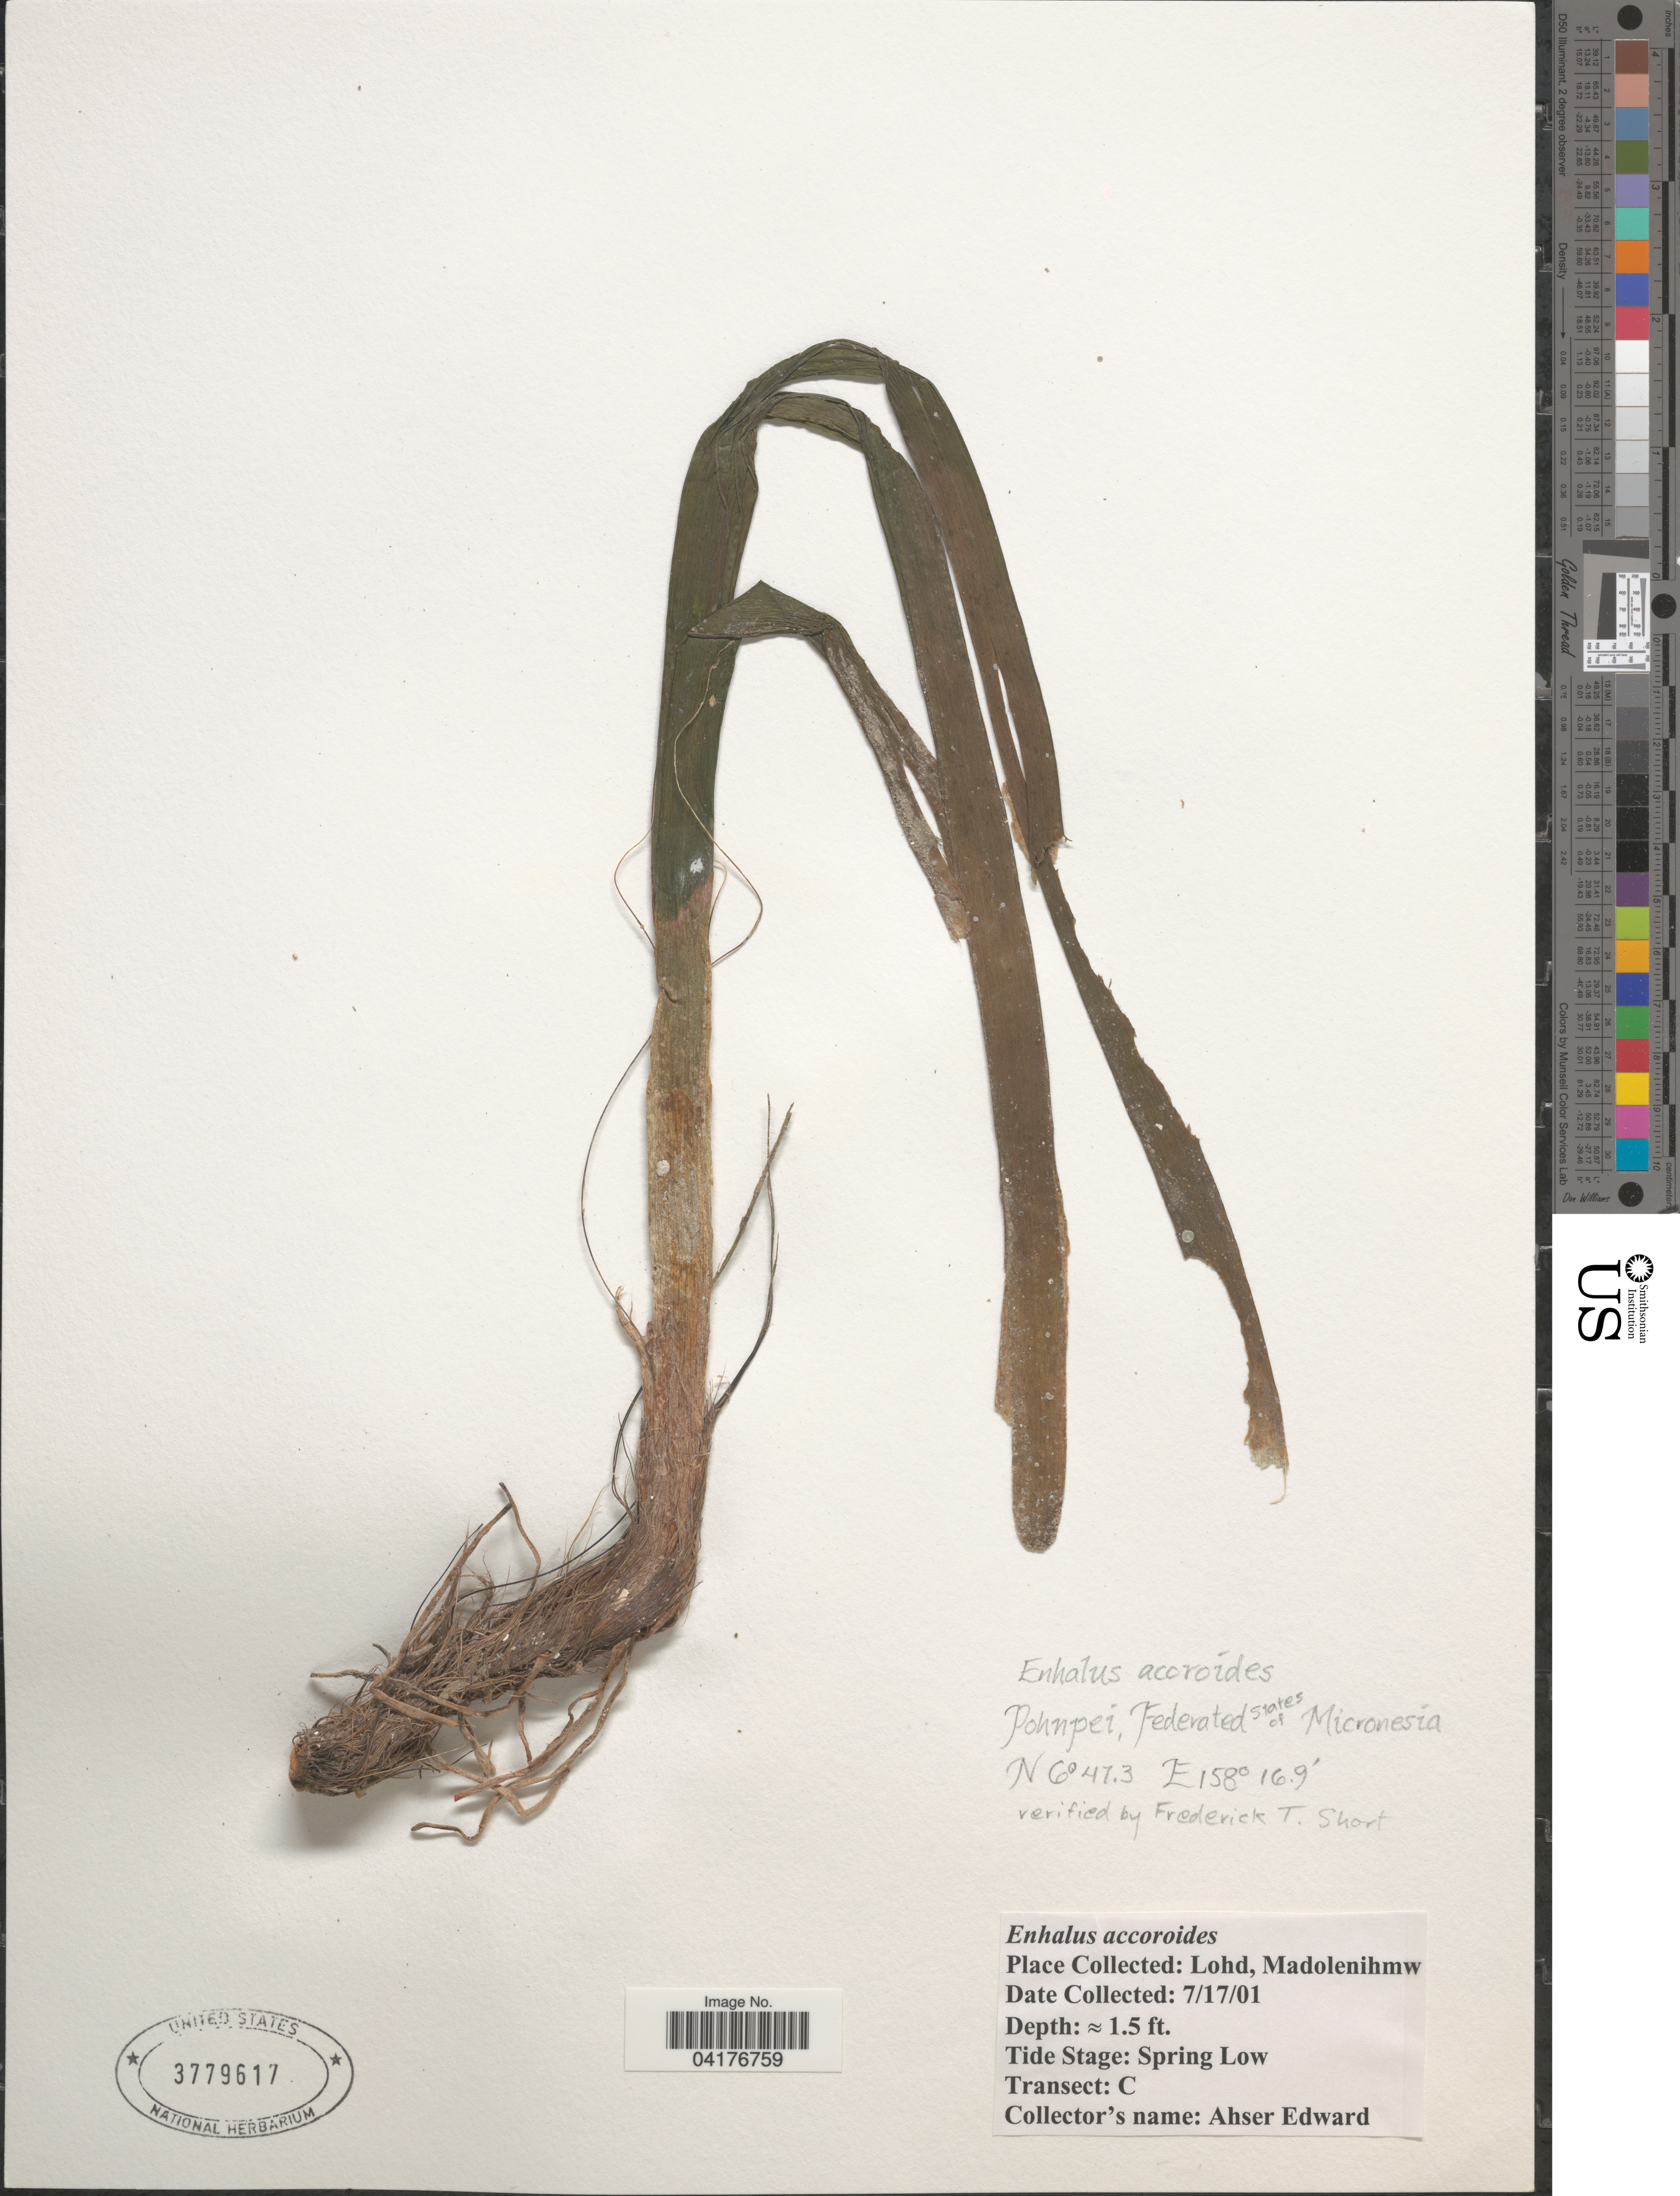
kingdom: Plantae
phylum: Tracheophyta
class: Liliopsida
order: Alismatales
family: Hydrocharitaceae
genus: Enhalus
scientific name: Enhalus acoroides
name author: (L. f.) Royle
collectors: A. Edward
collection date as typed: Transcribed d/m/y: 17/7/1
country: Micronesia, Federated States of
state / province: Pohnpei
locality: Lohd, Madolenihmw. Transect: C.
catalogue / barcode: US 3779617